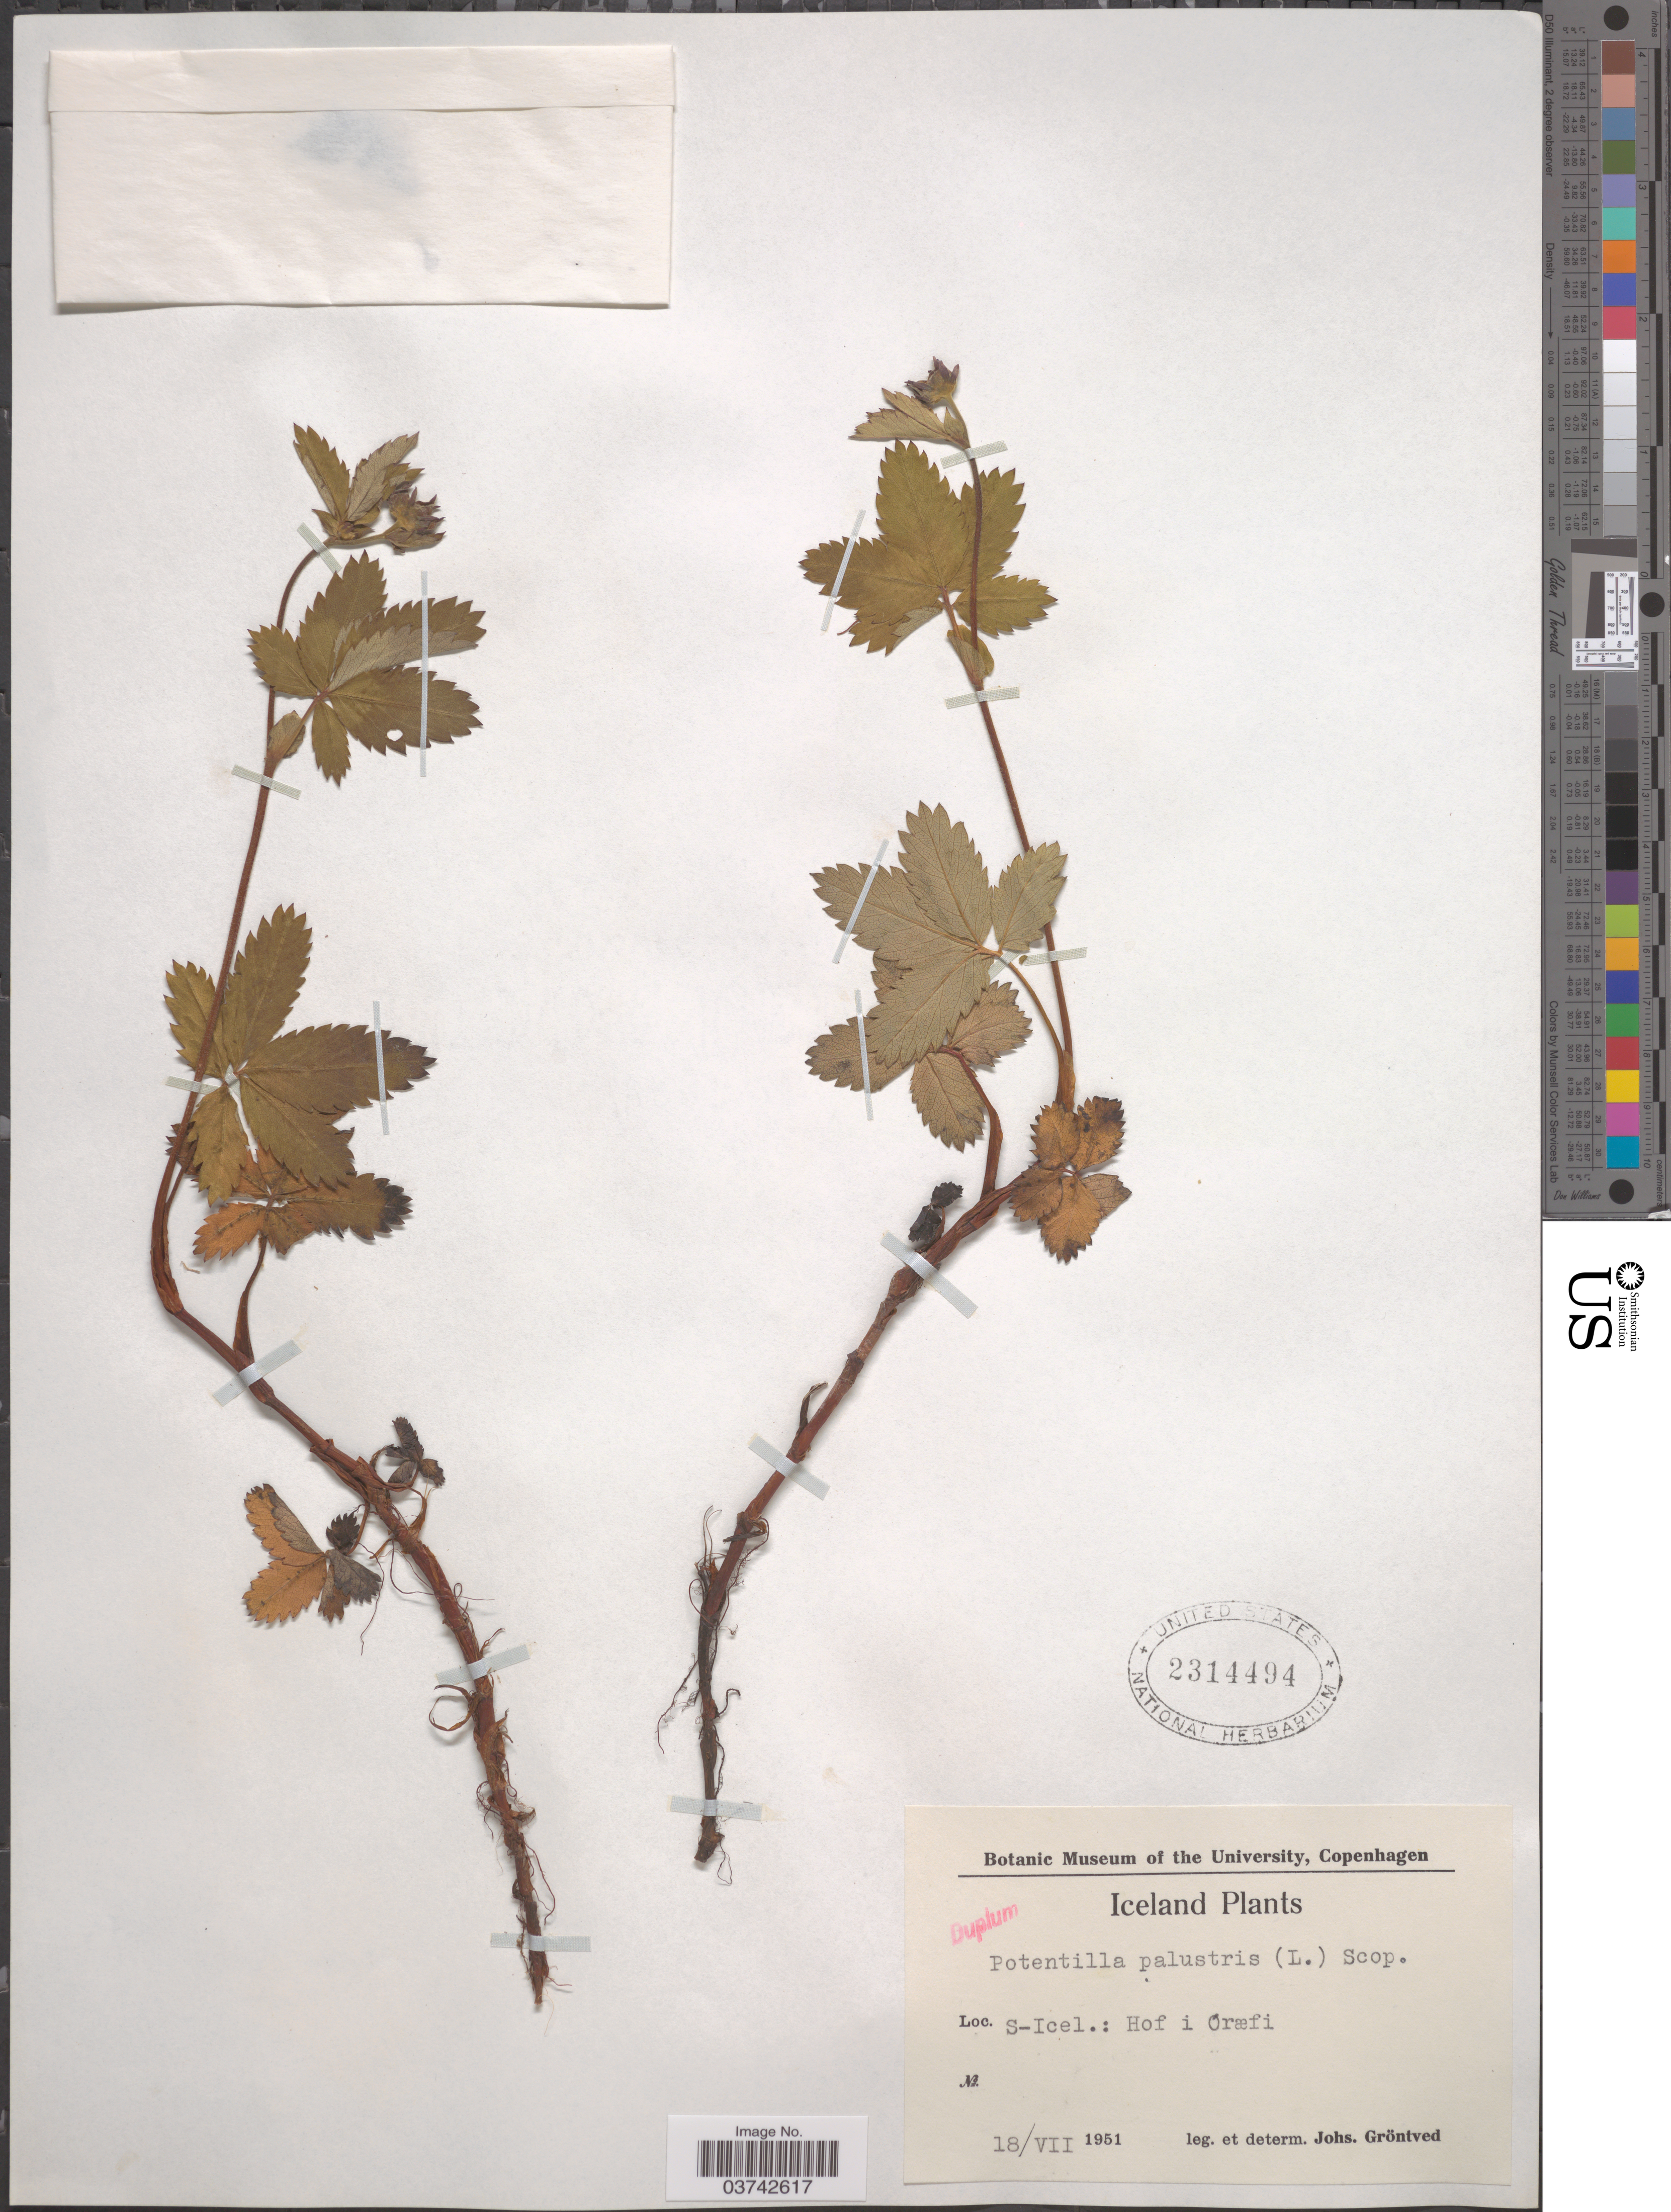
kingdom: Plantae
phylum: Tracheophyta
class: Magnoliopsida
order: Rosales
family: Rosaceae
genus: Comarum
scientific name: Comarum palustre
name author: L.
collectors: J. Gröntved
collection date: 1951-07-18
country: Iceland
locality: S-Icel.: Hof i Óræfi.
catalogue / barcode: US 2314494